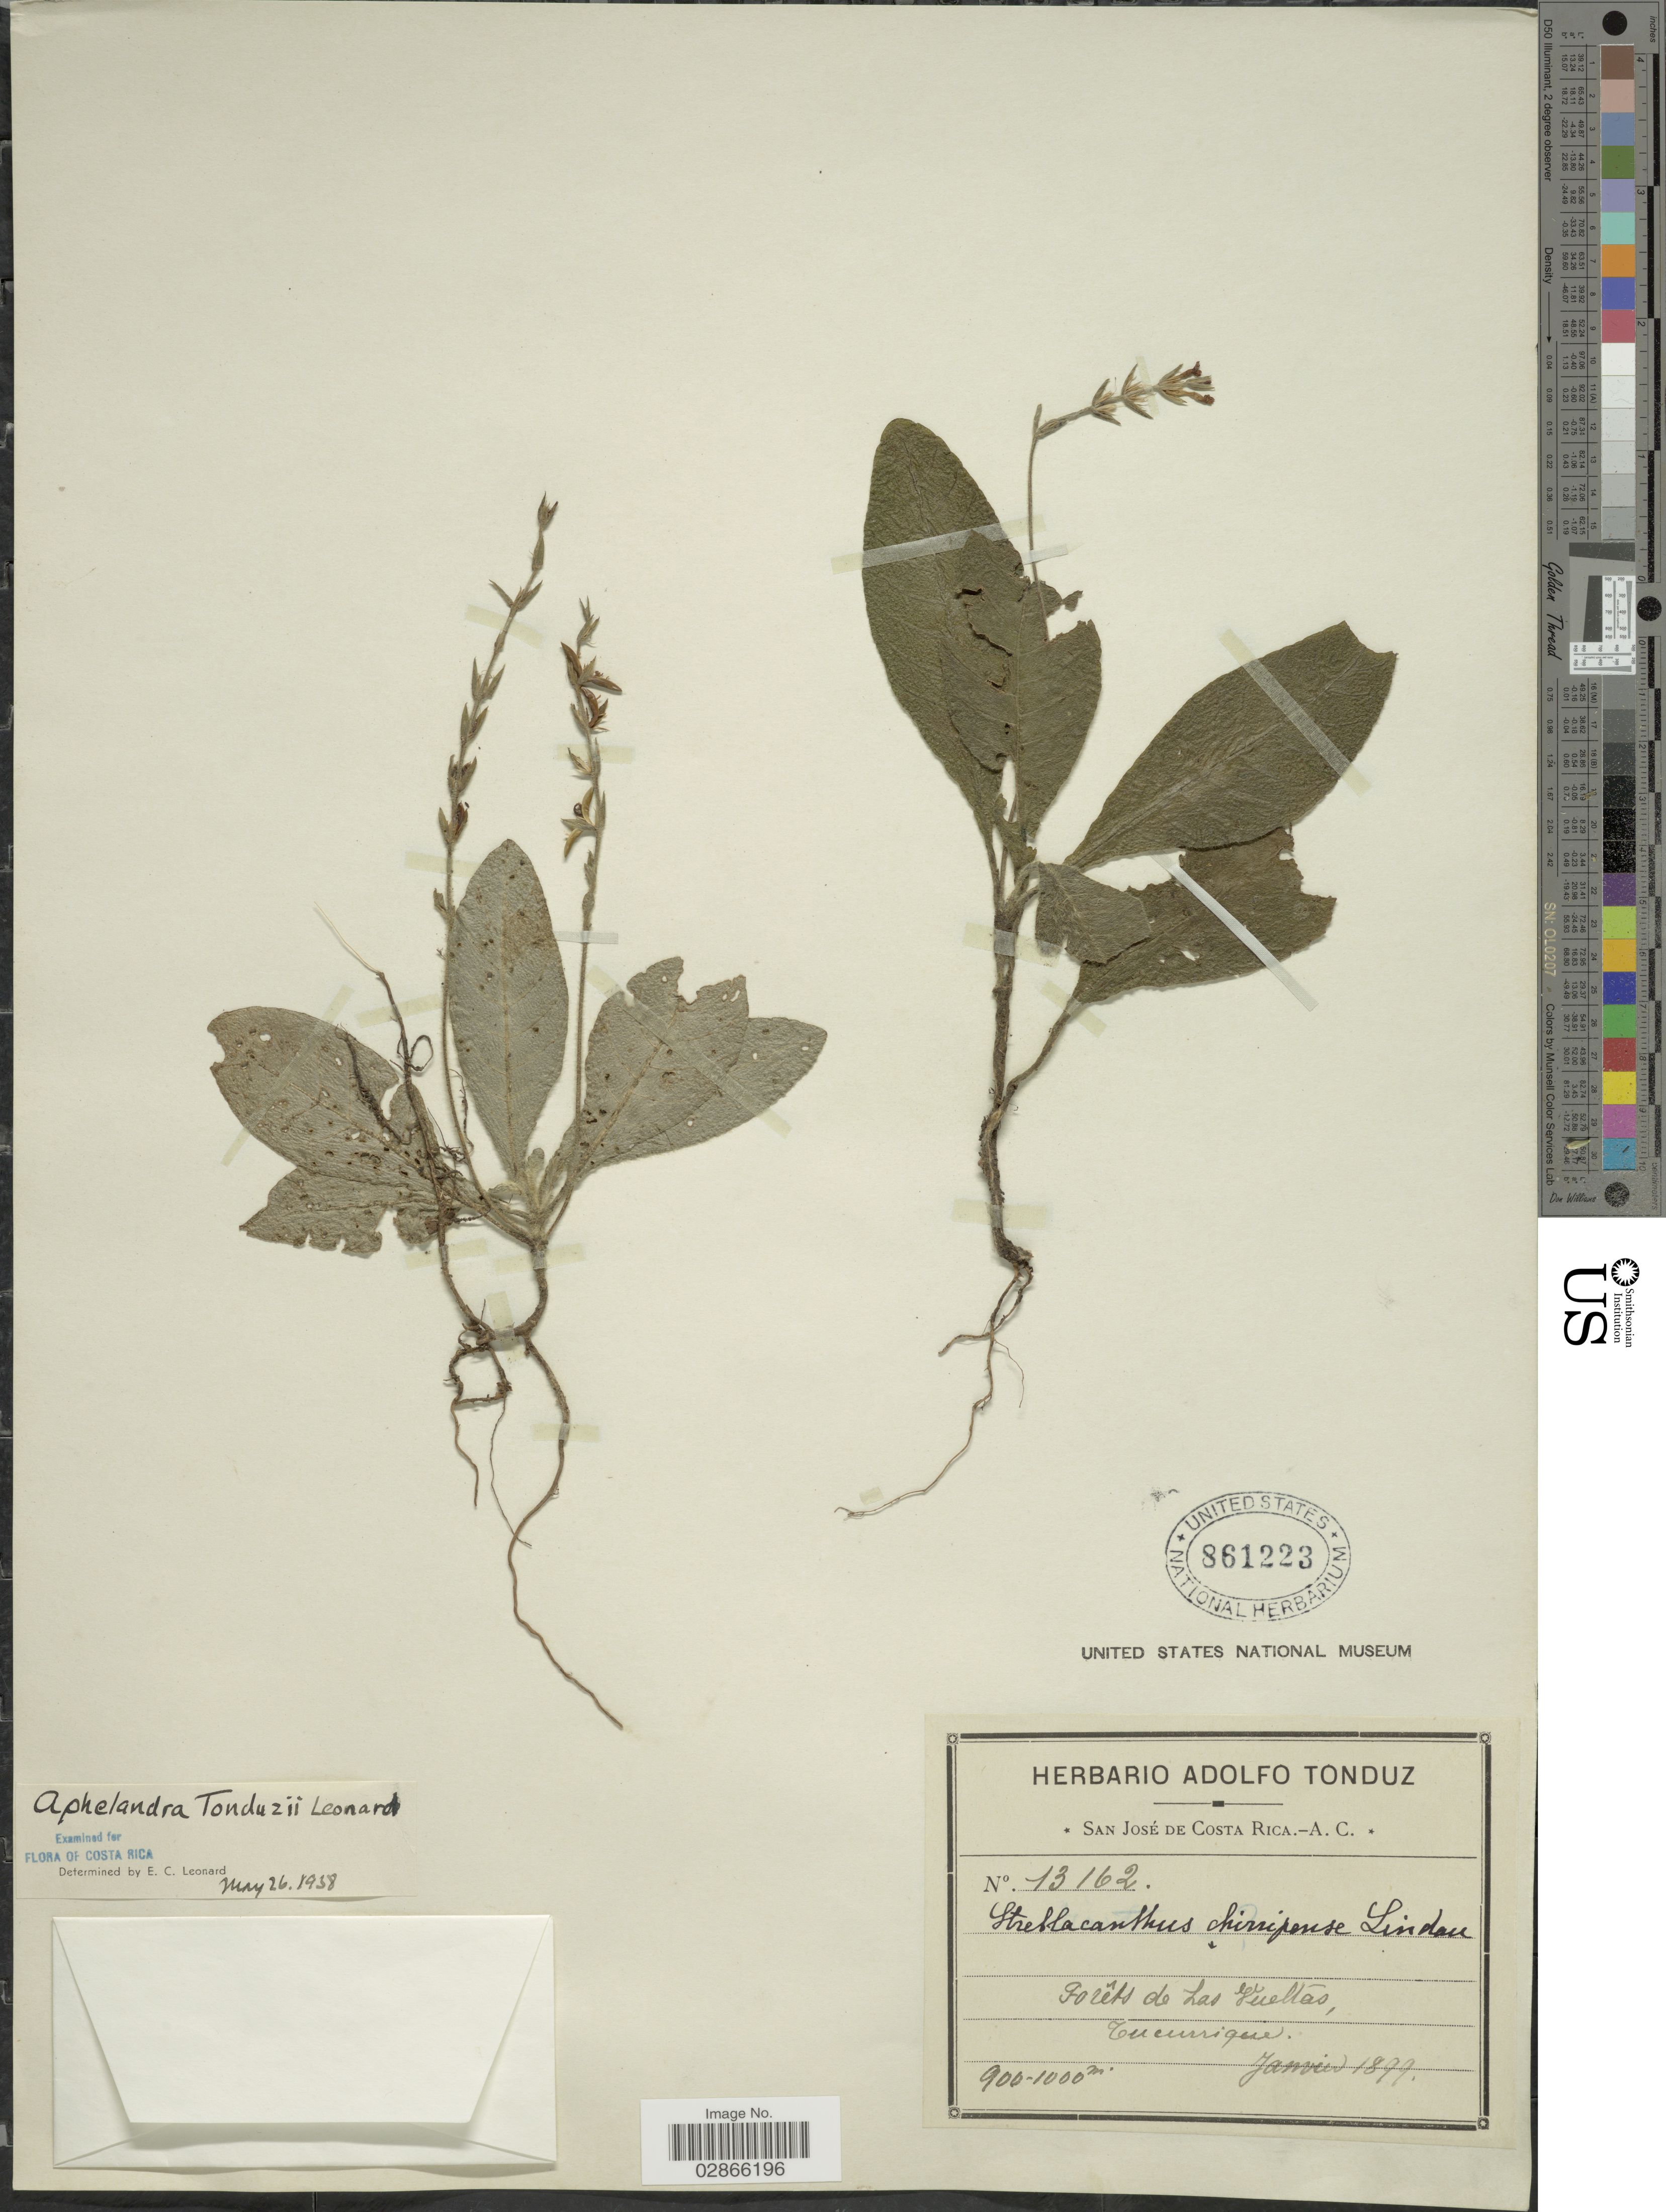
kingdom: Plantae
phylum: Tracheophyta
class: Magnoliopsida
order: Lamiales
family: Acanthaceae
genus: Aphelandra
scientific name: Aphelandra tonduzii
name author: Leonard in Standl.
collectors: ex Herb. Adolfo Tonduz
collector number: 13162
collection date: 1899-01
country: Costa Rica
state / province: San José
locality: Forêts de Las Vueltas, Tucurrique.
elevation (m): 900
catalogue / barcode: US 861223